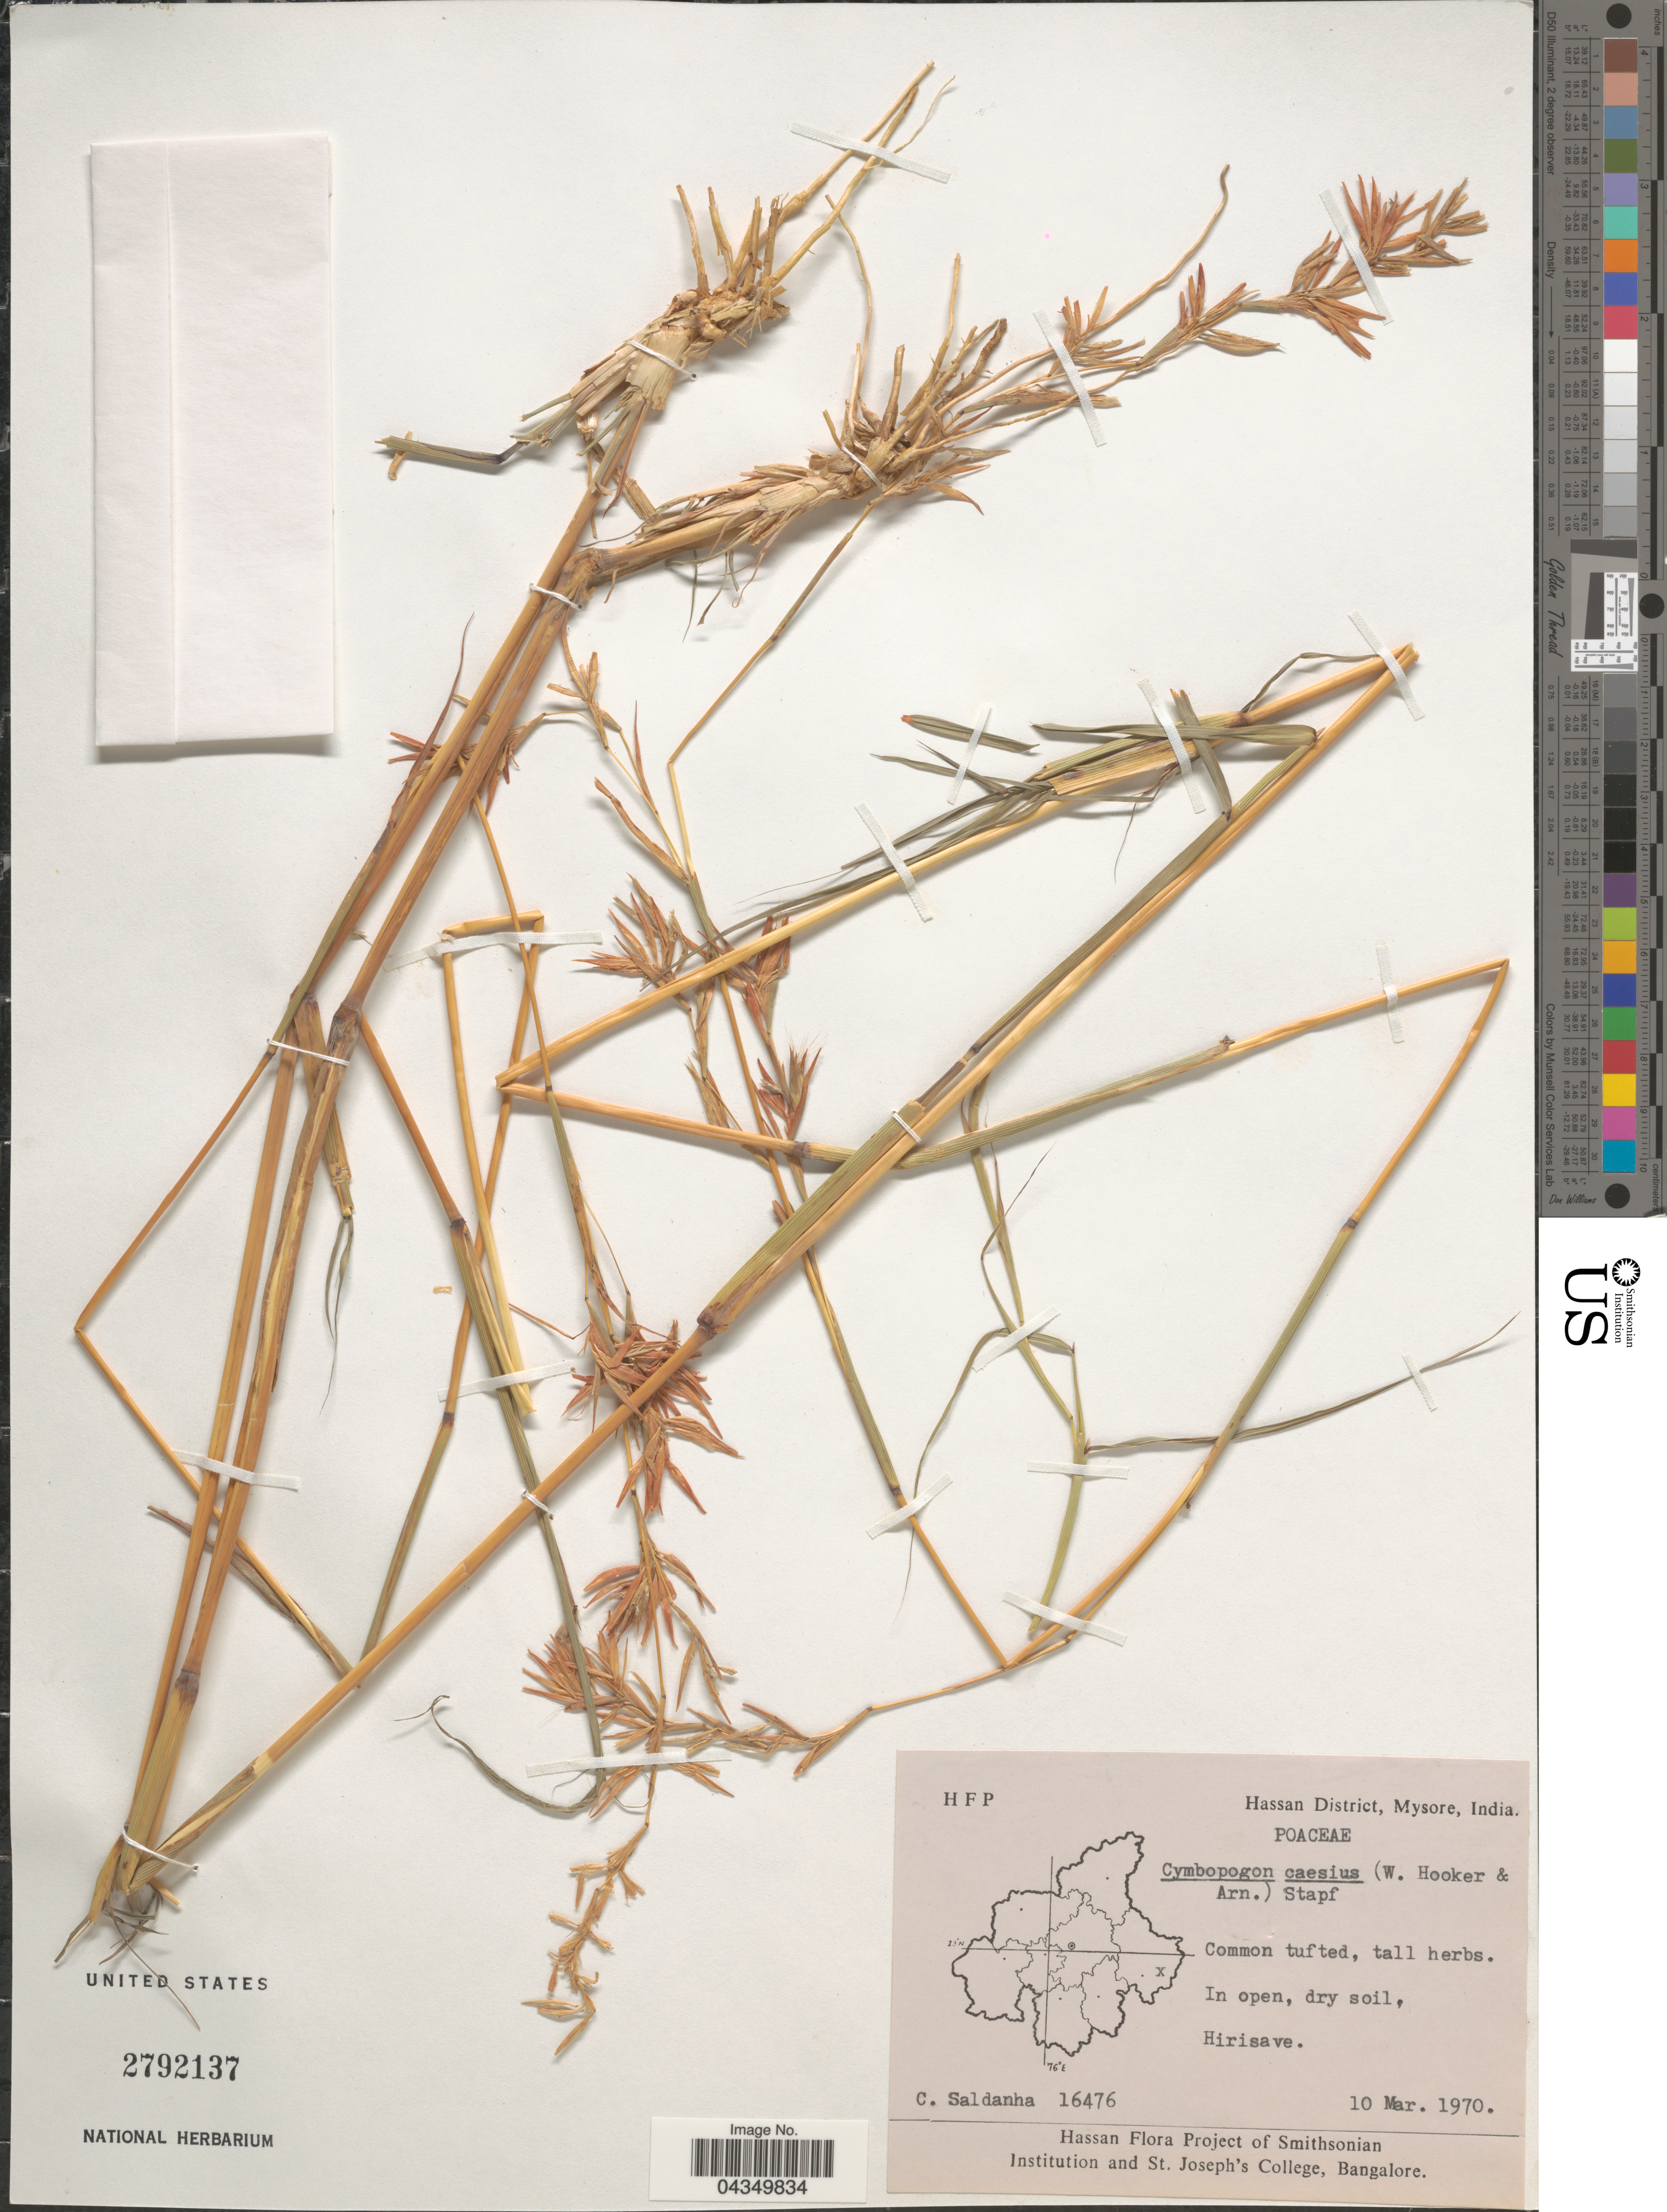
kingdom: Plantae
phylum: Tracheophyta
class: Liliopsida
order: Poales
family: Poaceae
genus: Cymbopogon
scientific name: Cymbopogon caesius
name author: (Nees ex Hook. & Arn.) Stapf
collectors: C. Saldanha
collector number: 16476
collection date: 1970-03-10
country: India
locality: Hassan District, Mysore. Hirisave.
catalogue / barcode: US 2792137